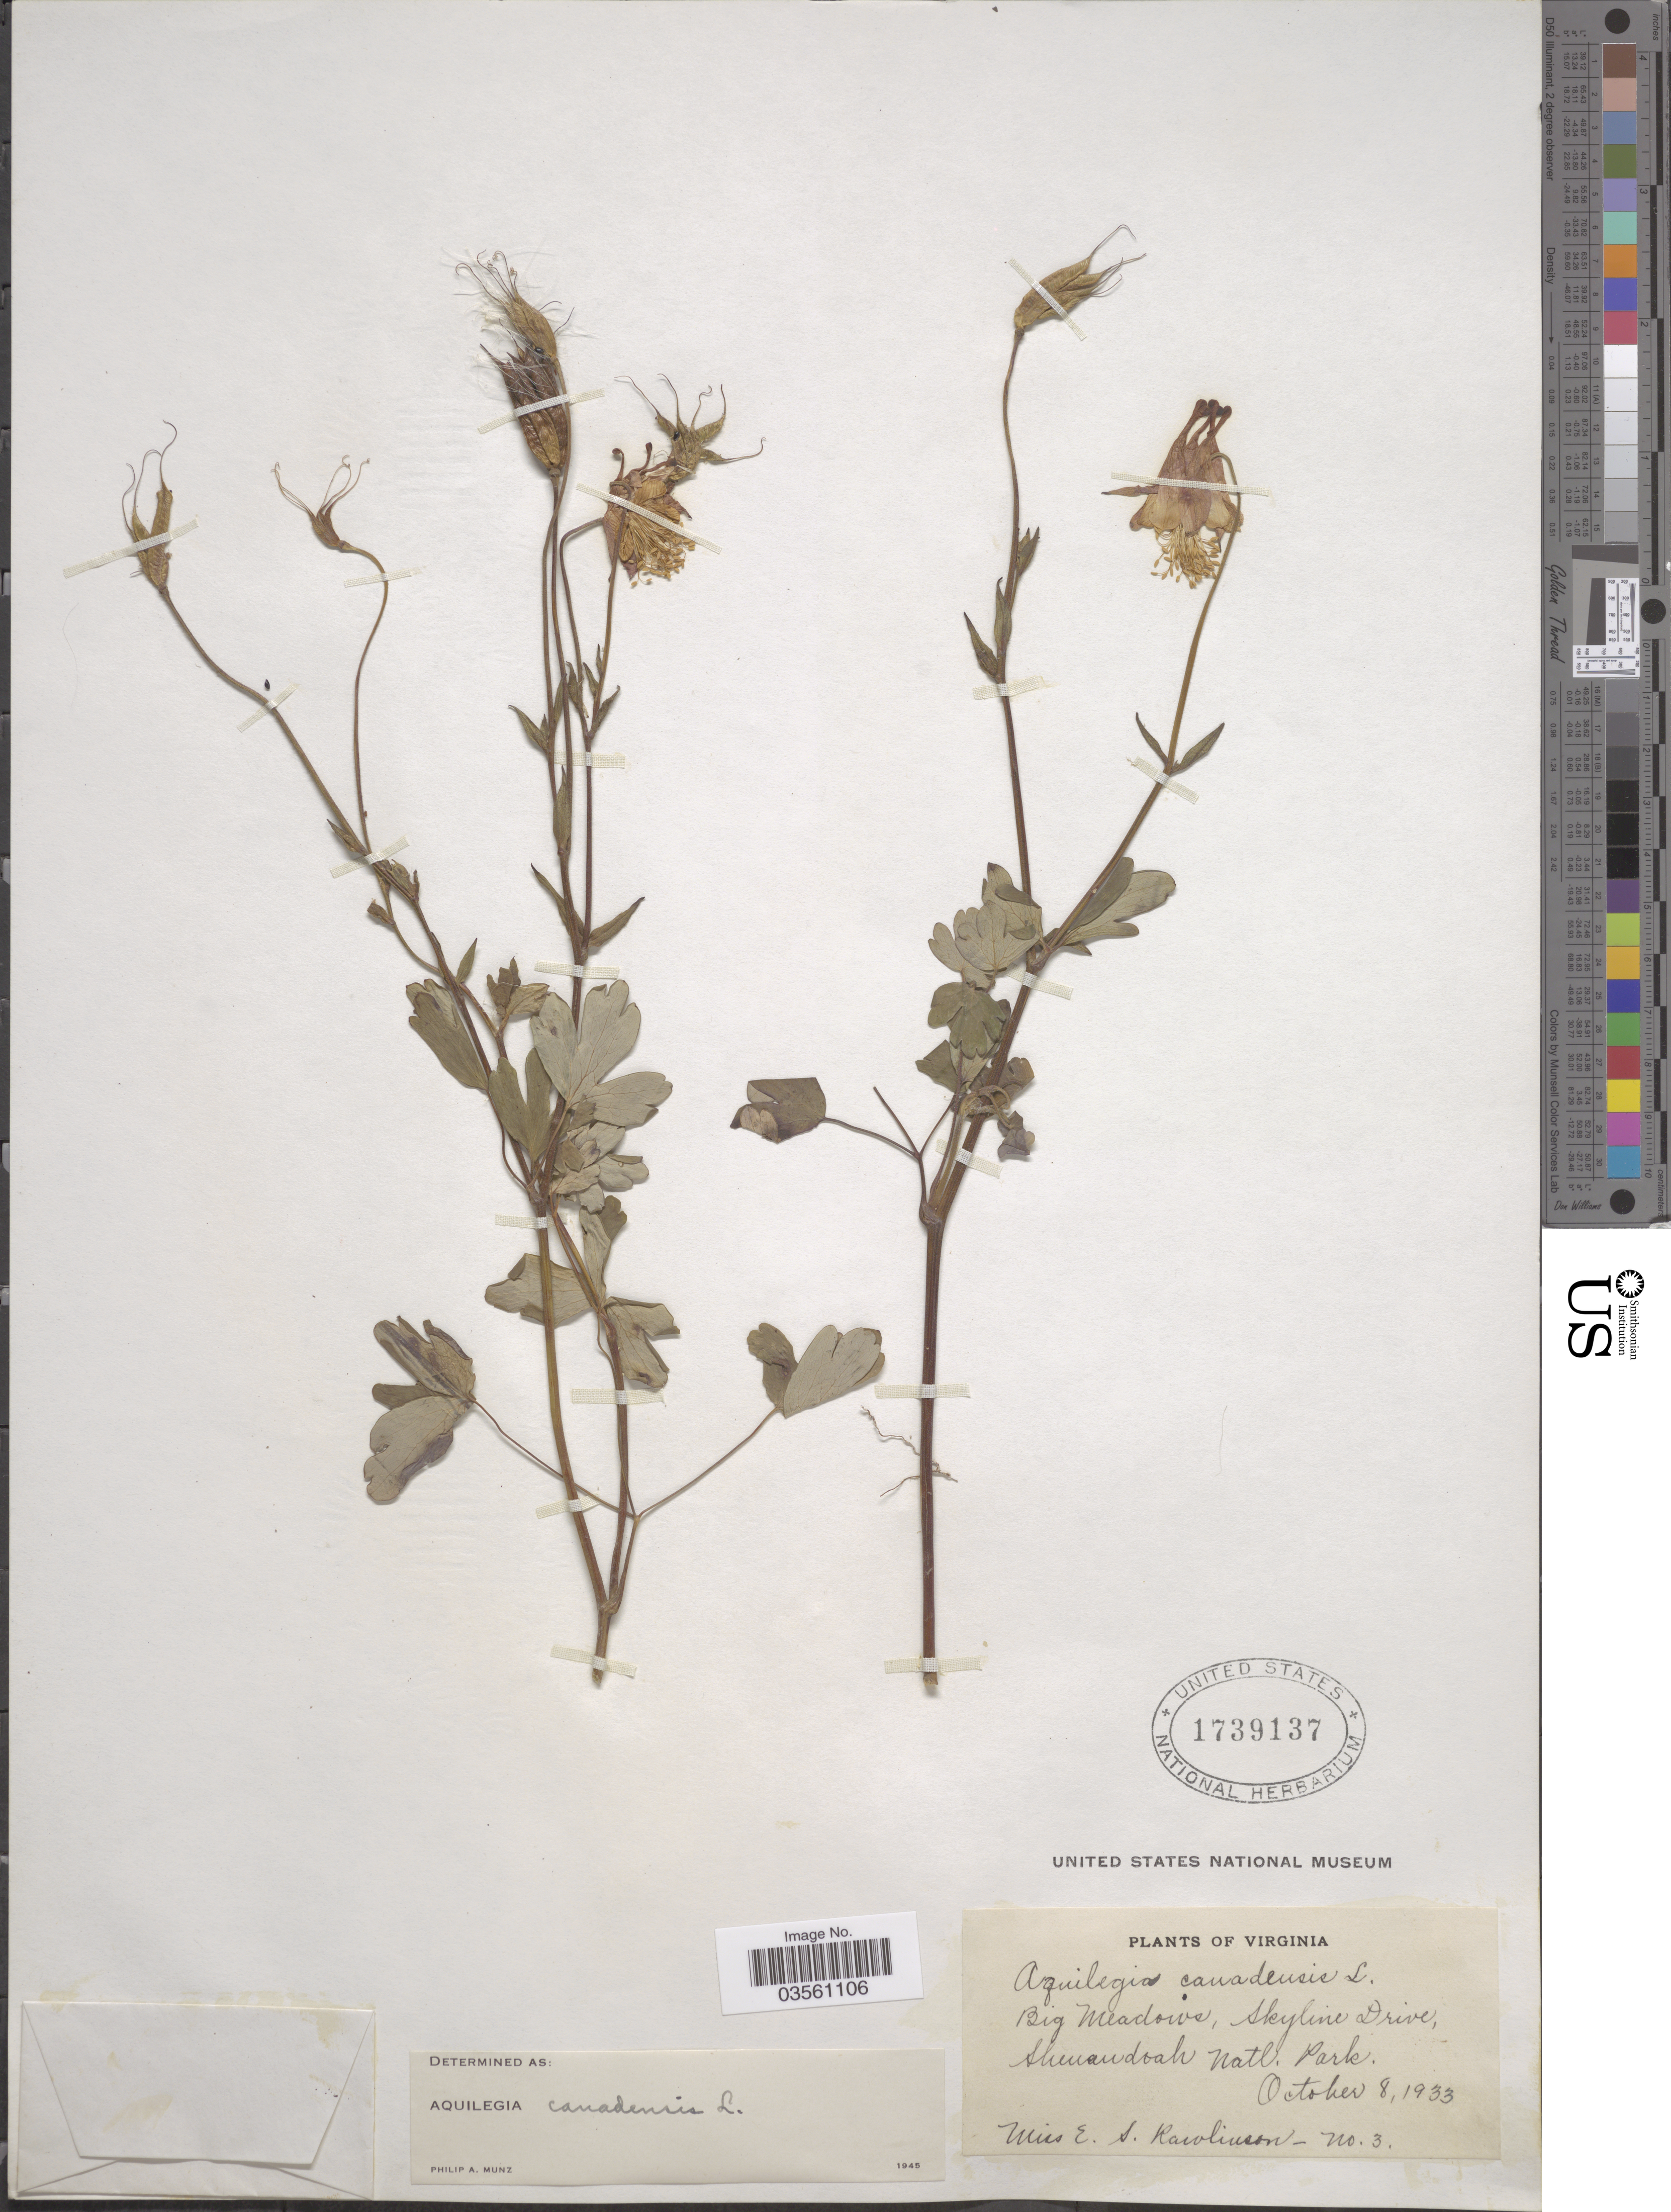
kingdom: Plantae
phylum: Tracheophyta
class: Magnoliopsida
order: Ranunculales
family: Ranunculaceae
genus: Aquilegia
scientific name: Aquilegia canadensis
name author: L.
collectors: E. S. Rawlinson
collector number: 3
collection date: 1933-10-08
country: United States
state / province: Virginia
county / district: Madison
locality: Big Meadows, Skyline Drive, Shenandoah Natl. Park.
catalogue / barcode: US 1739137